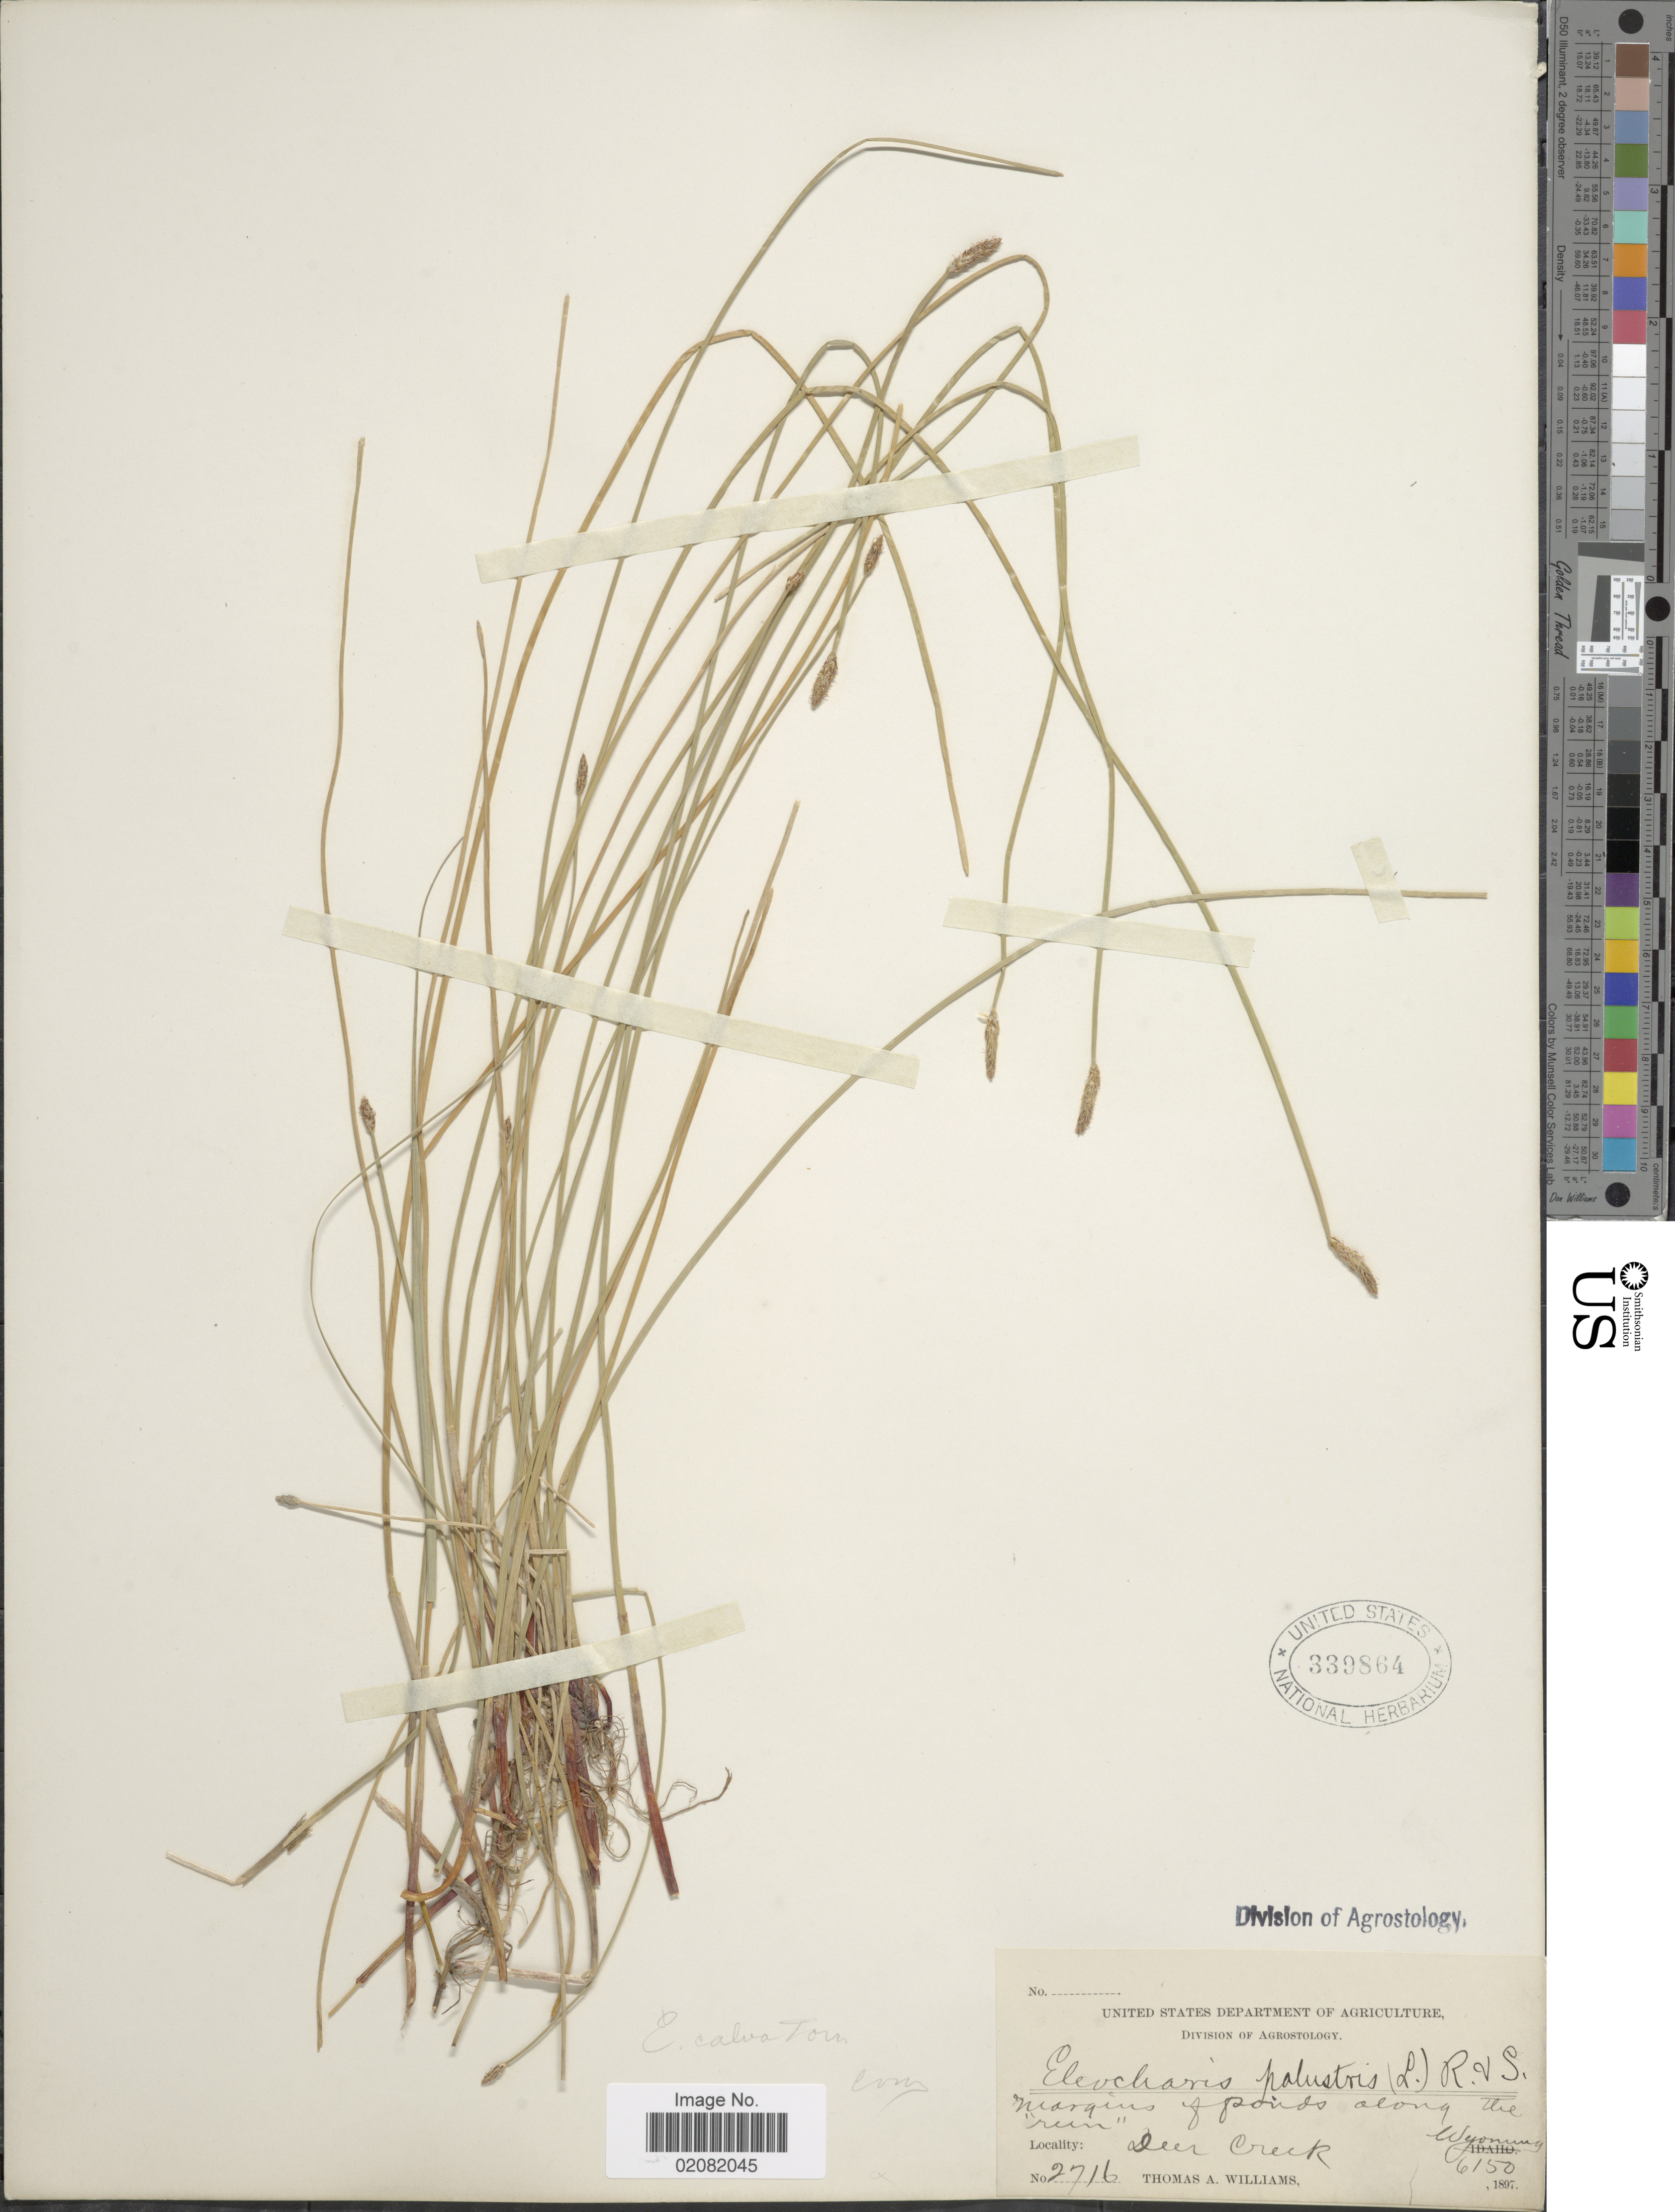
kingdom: Plantae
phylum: Tracheophyta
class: Liliopsida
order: Poales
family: Cyperaceae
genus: Eleocharis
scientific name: Eleocharis palustris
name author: (L.) Roem. & Schult.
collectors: T. A. Williams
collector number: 2716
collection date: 1897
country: United States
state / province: Wyoming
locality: Margins of ponds along the run, Deer Creek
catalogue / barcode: US 339864